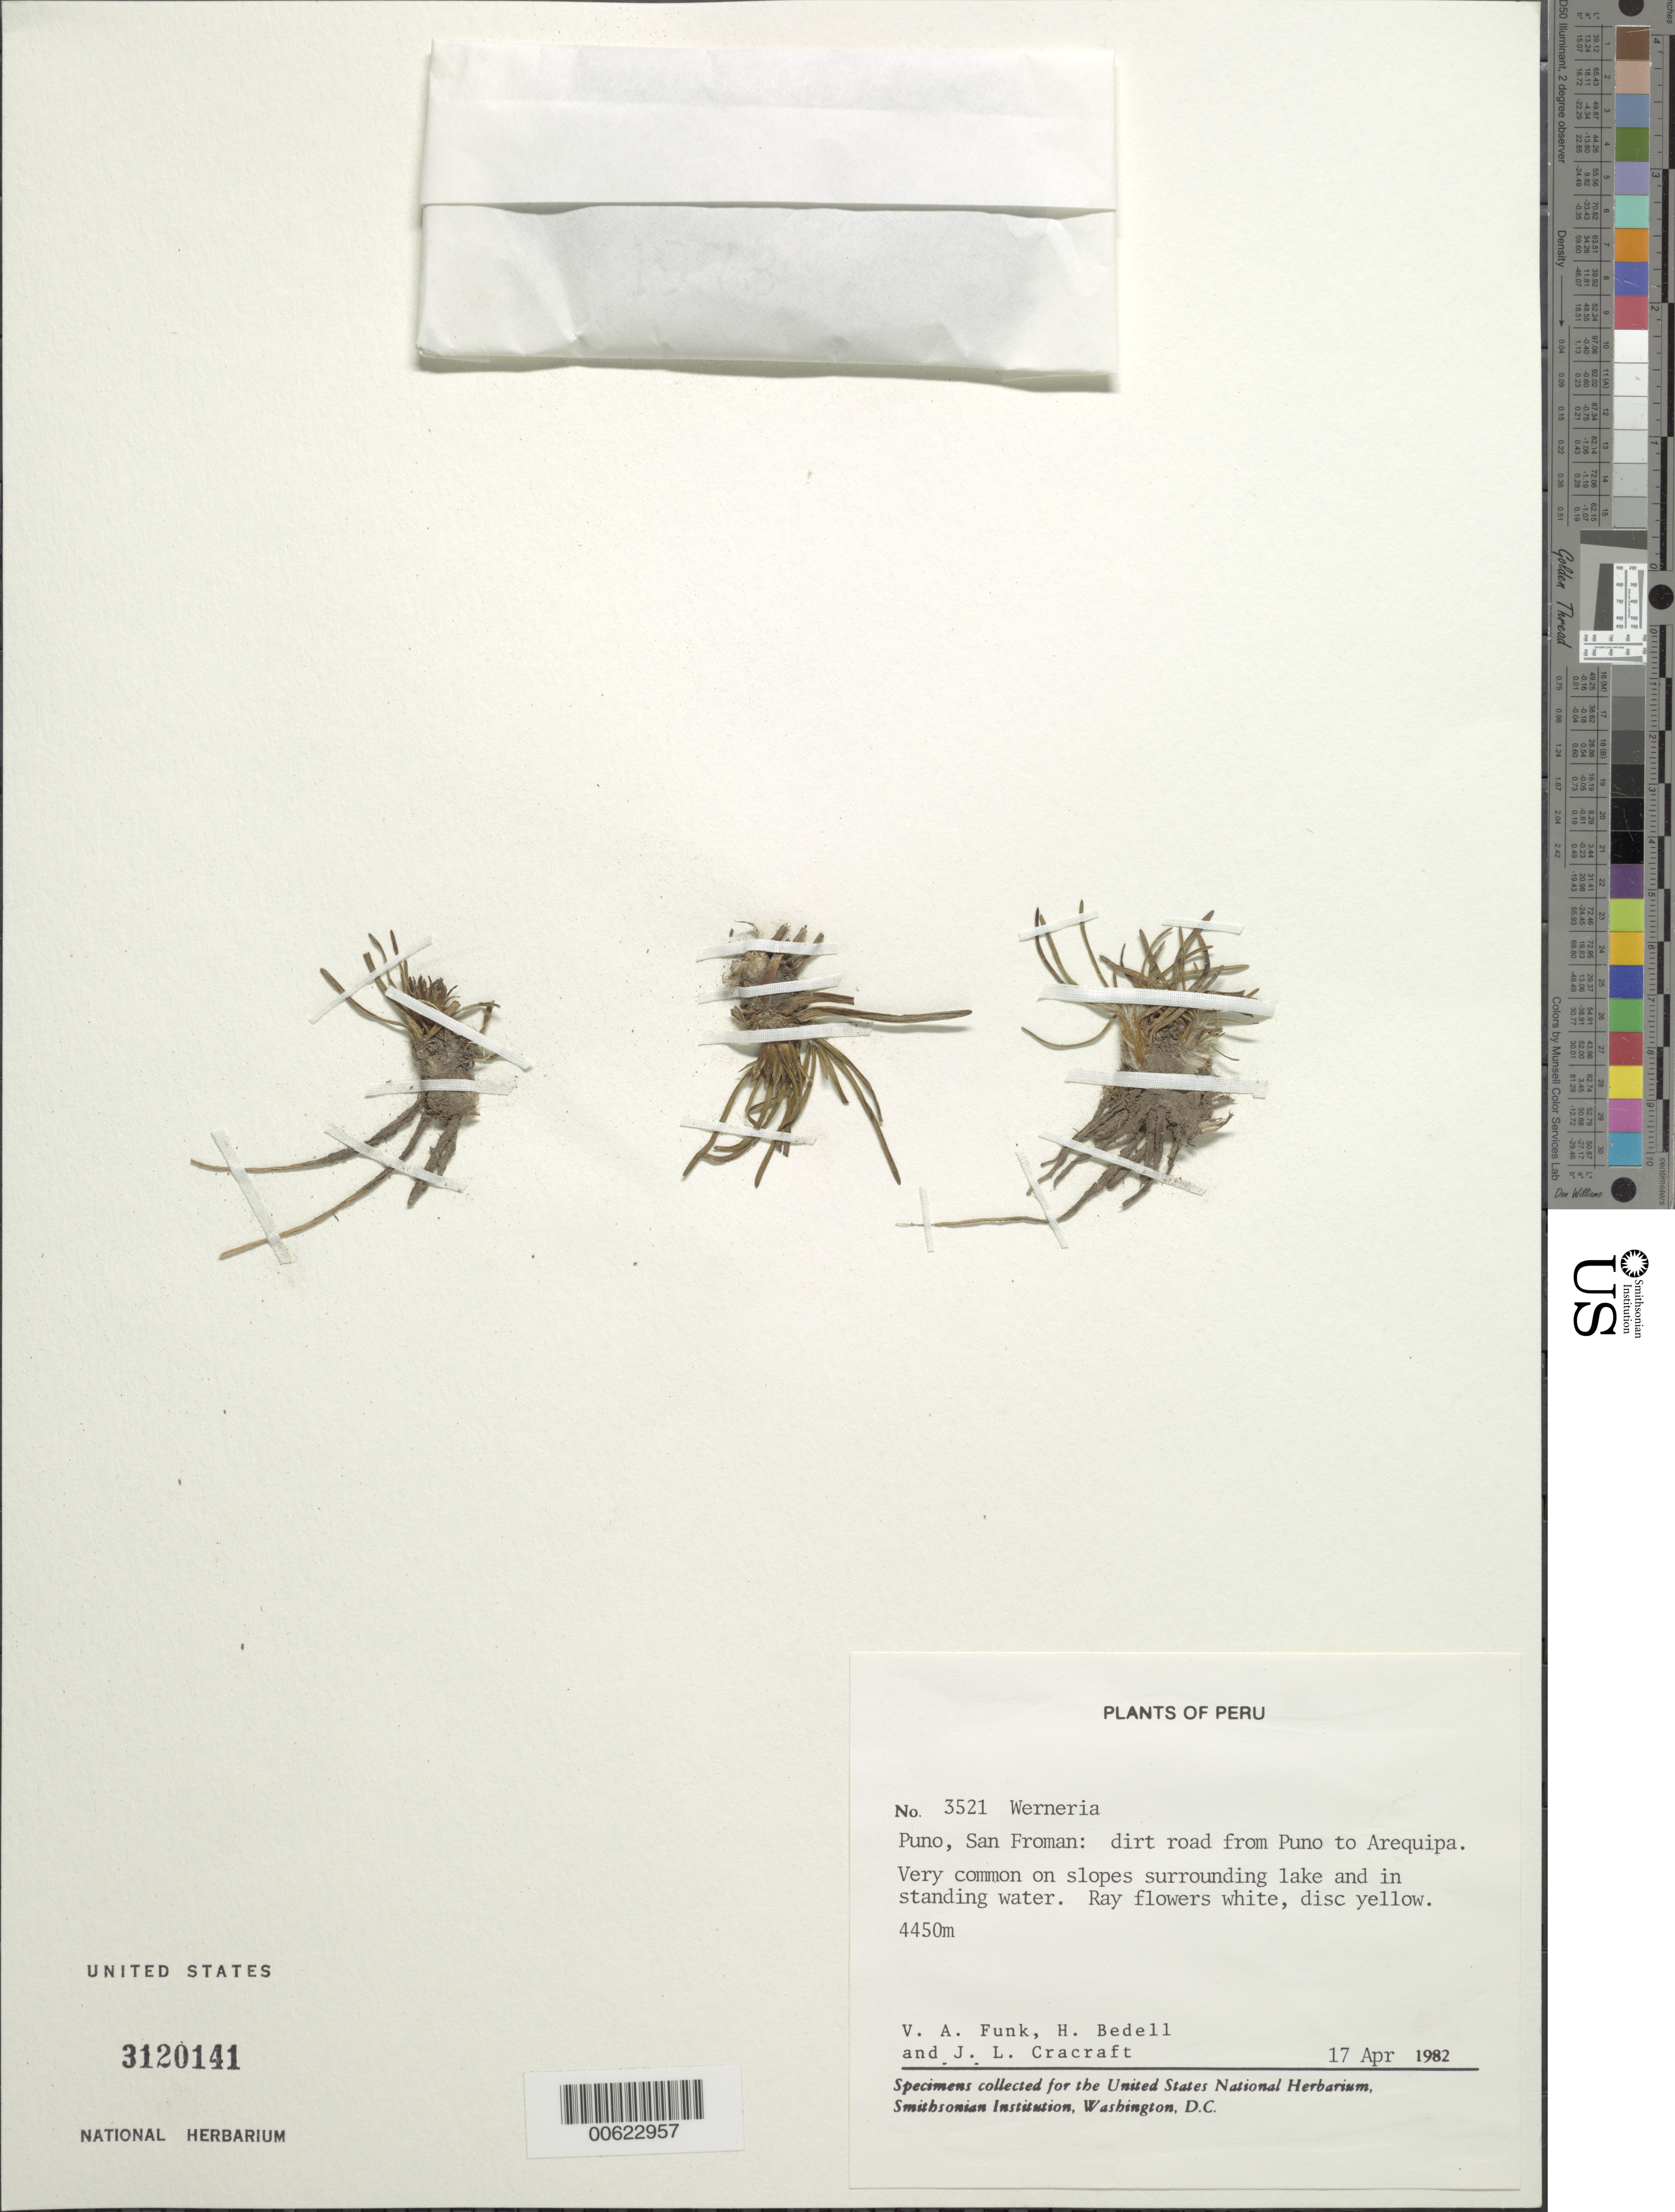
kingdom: Plantae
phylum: Tracheophyta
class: Magnoliopsida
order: Asterales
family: Asteraceae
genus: Werneria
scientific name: Werneria pygmaea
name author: Gillies ex Hook. & Arn.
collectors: V. Funk & J. L. Cracraft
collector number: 3521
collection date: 1982-04-17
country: Peru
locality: Dpto. Puno, Prov. Carabaya, San Forman: dirt road from Puno to Arequipa.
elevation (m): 4450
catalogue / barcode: US 3120141